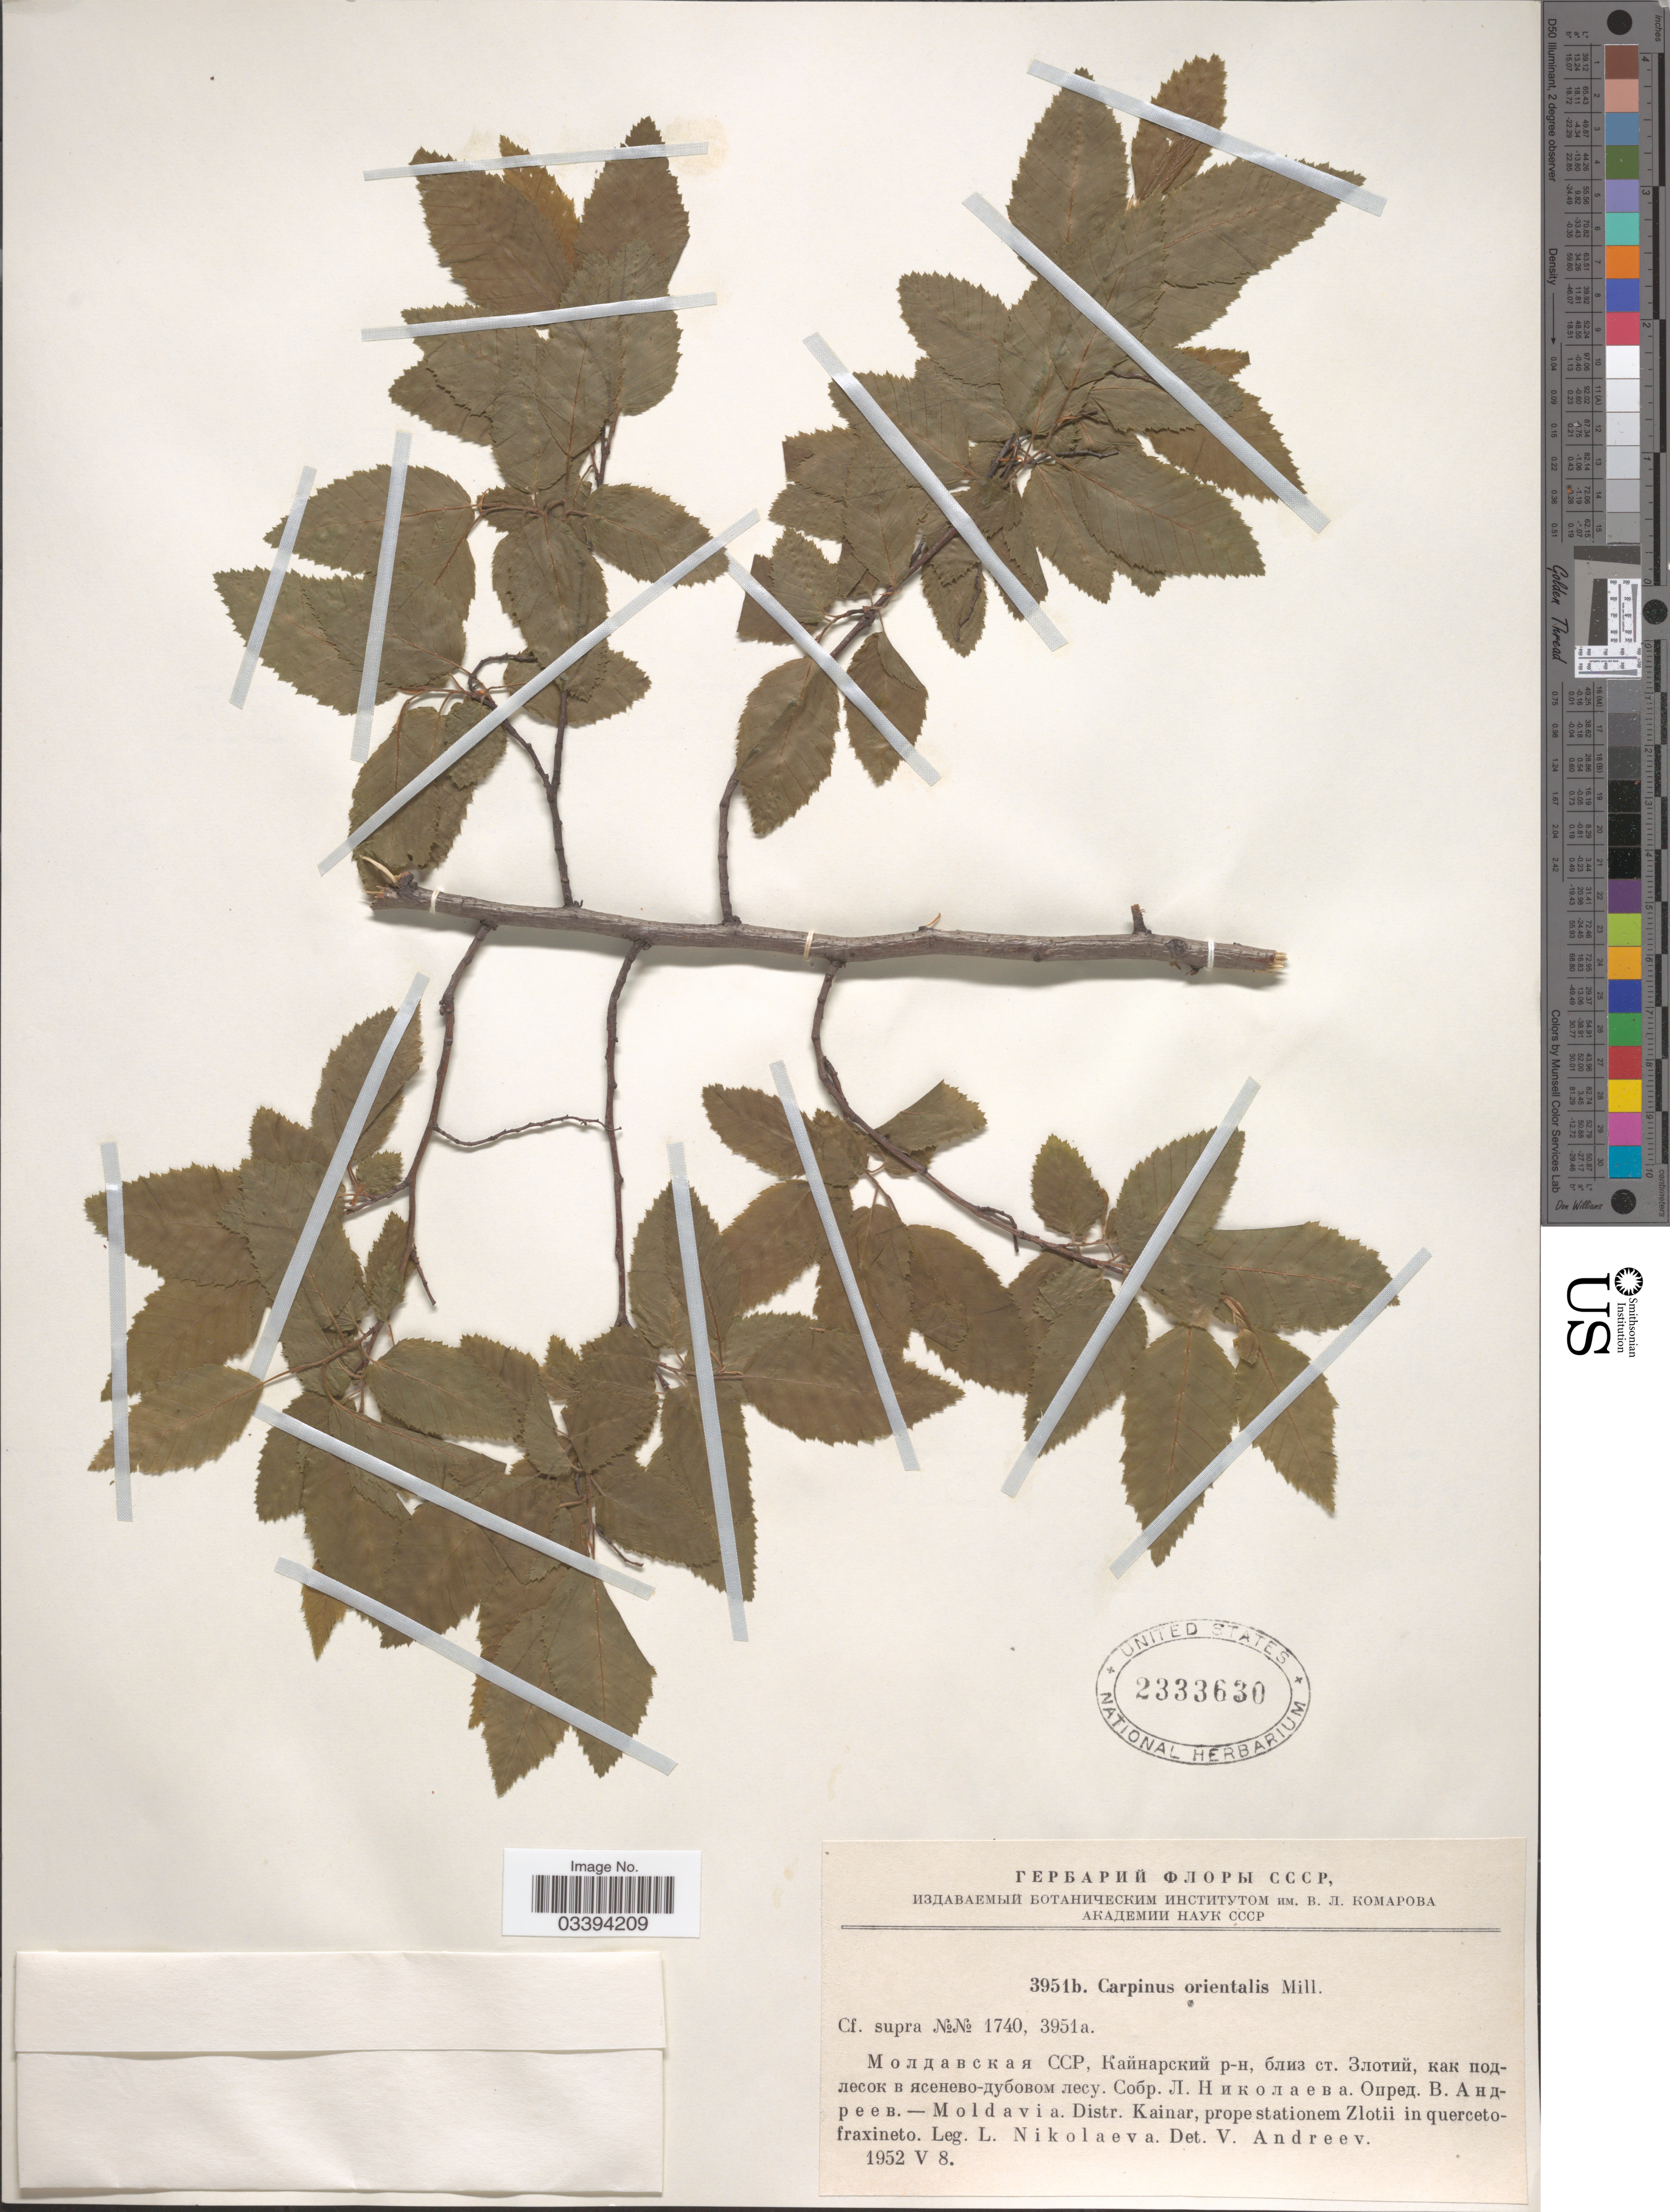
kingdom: Plantae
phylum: Tracheophyta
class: Magnoliopsida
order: Fagales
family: Betulaceae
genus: Carpinus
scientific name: Carpinus orientalis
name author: Mill.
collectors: L. Nikolaeva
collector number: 3951b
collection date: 1952-05-08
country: Moldova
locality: Moldavia, Distr. Kainar, prope stationem Zlotii in querceto-fraxineto.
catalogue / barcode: US 2333630